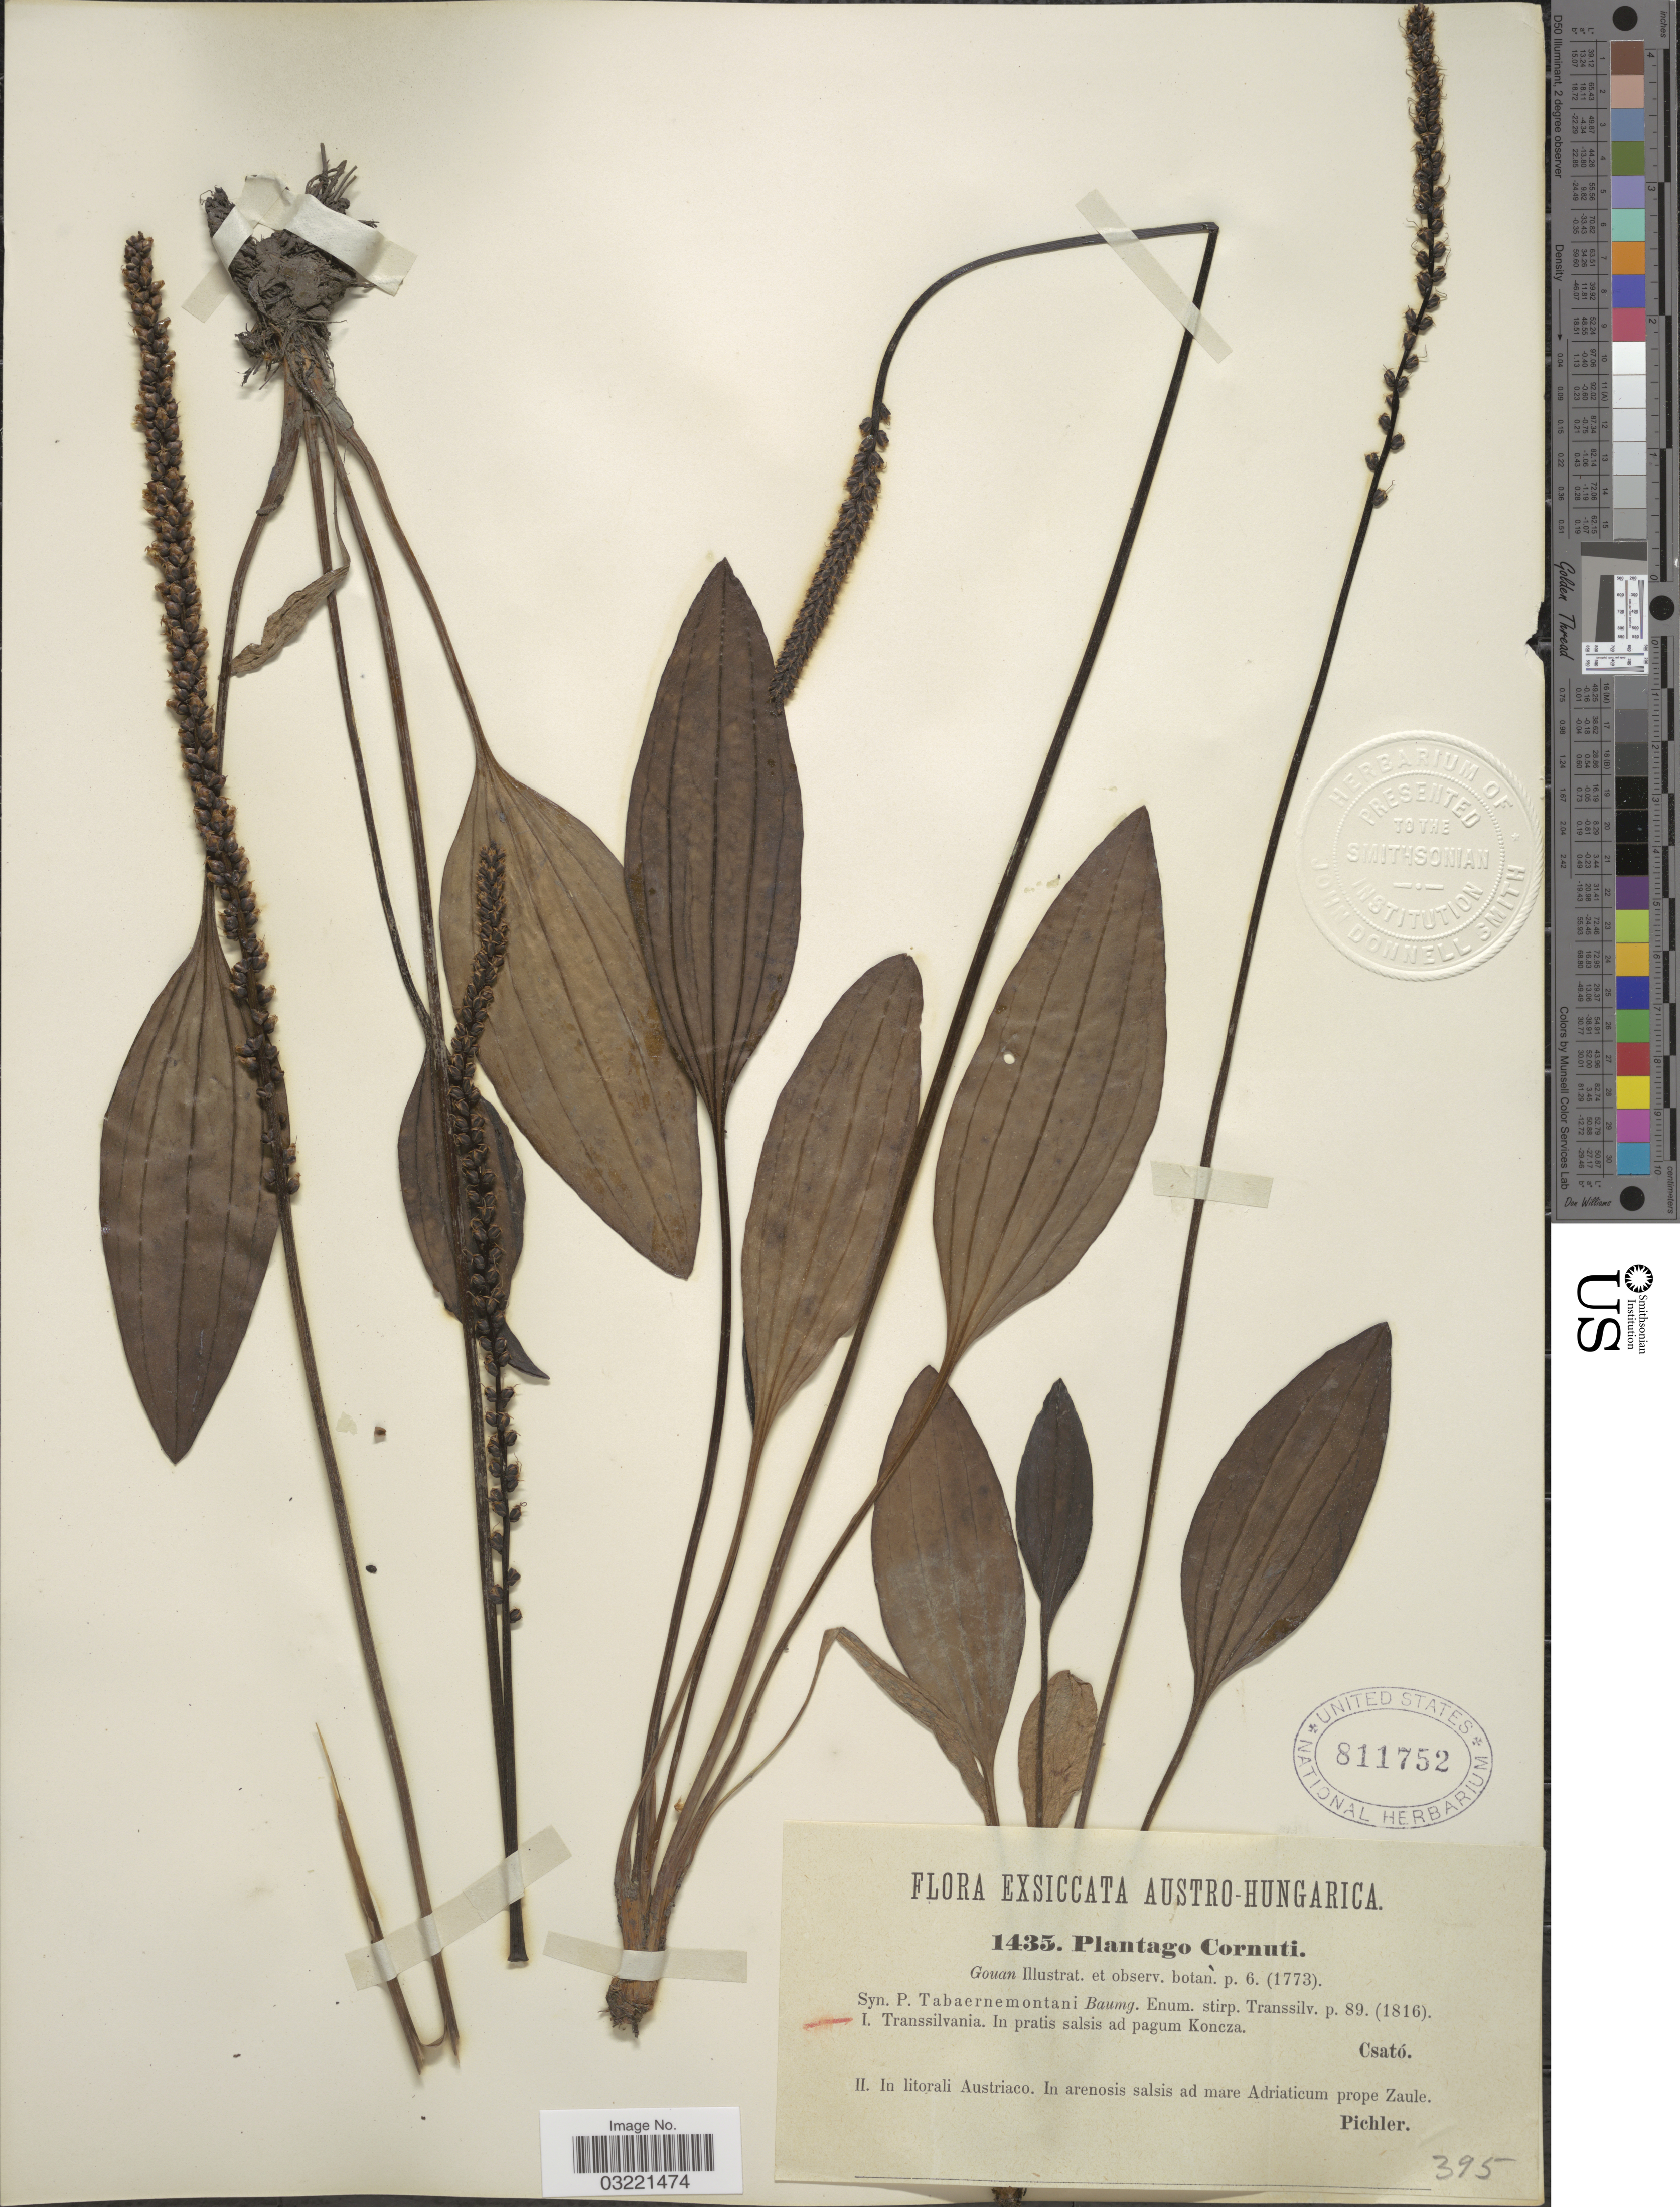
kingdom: Plantae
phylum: Tracheophyta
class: Magnoliopsida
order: Lamiales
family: Plantaginaceae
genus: Plantago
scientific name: Plantago cornuti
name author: Gouan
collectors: Csató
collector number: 1435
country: Hungary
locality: Exsiccata Austro-Hungarica. Transsilvania. In pratis salsis ad pagum Koncza.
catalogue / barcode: US 811752